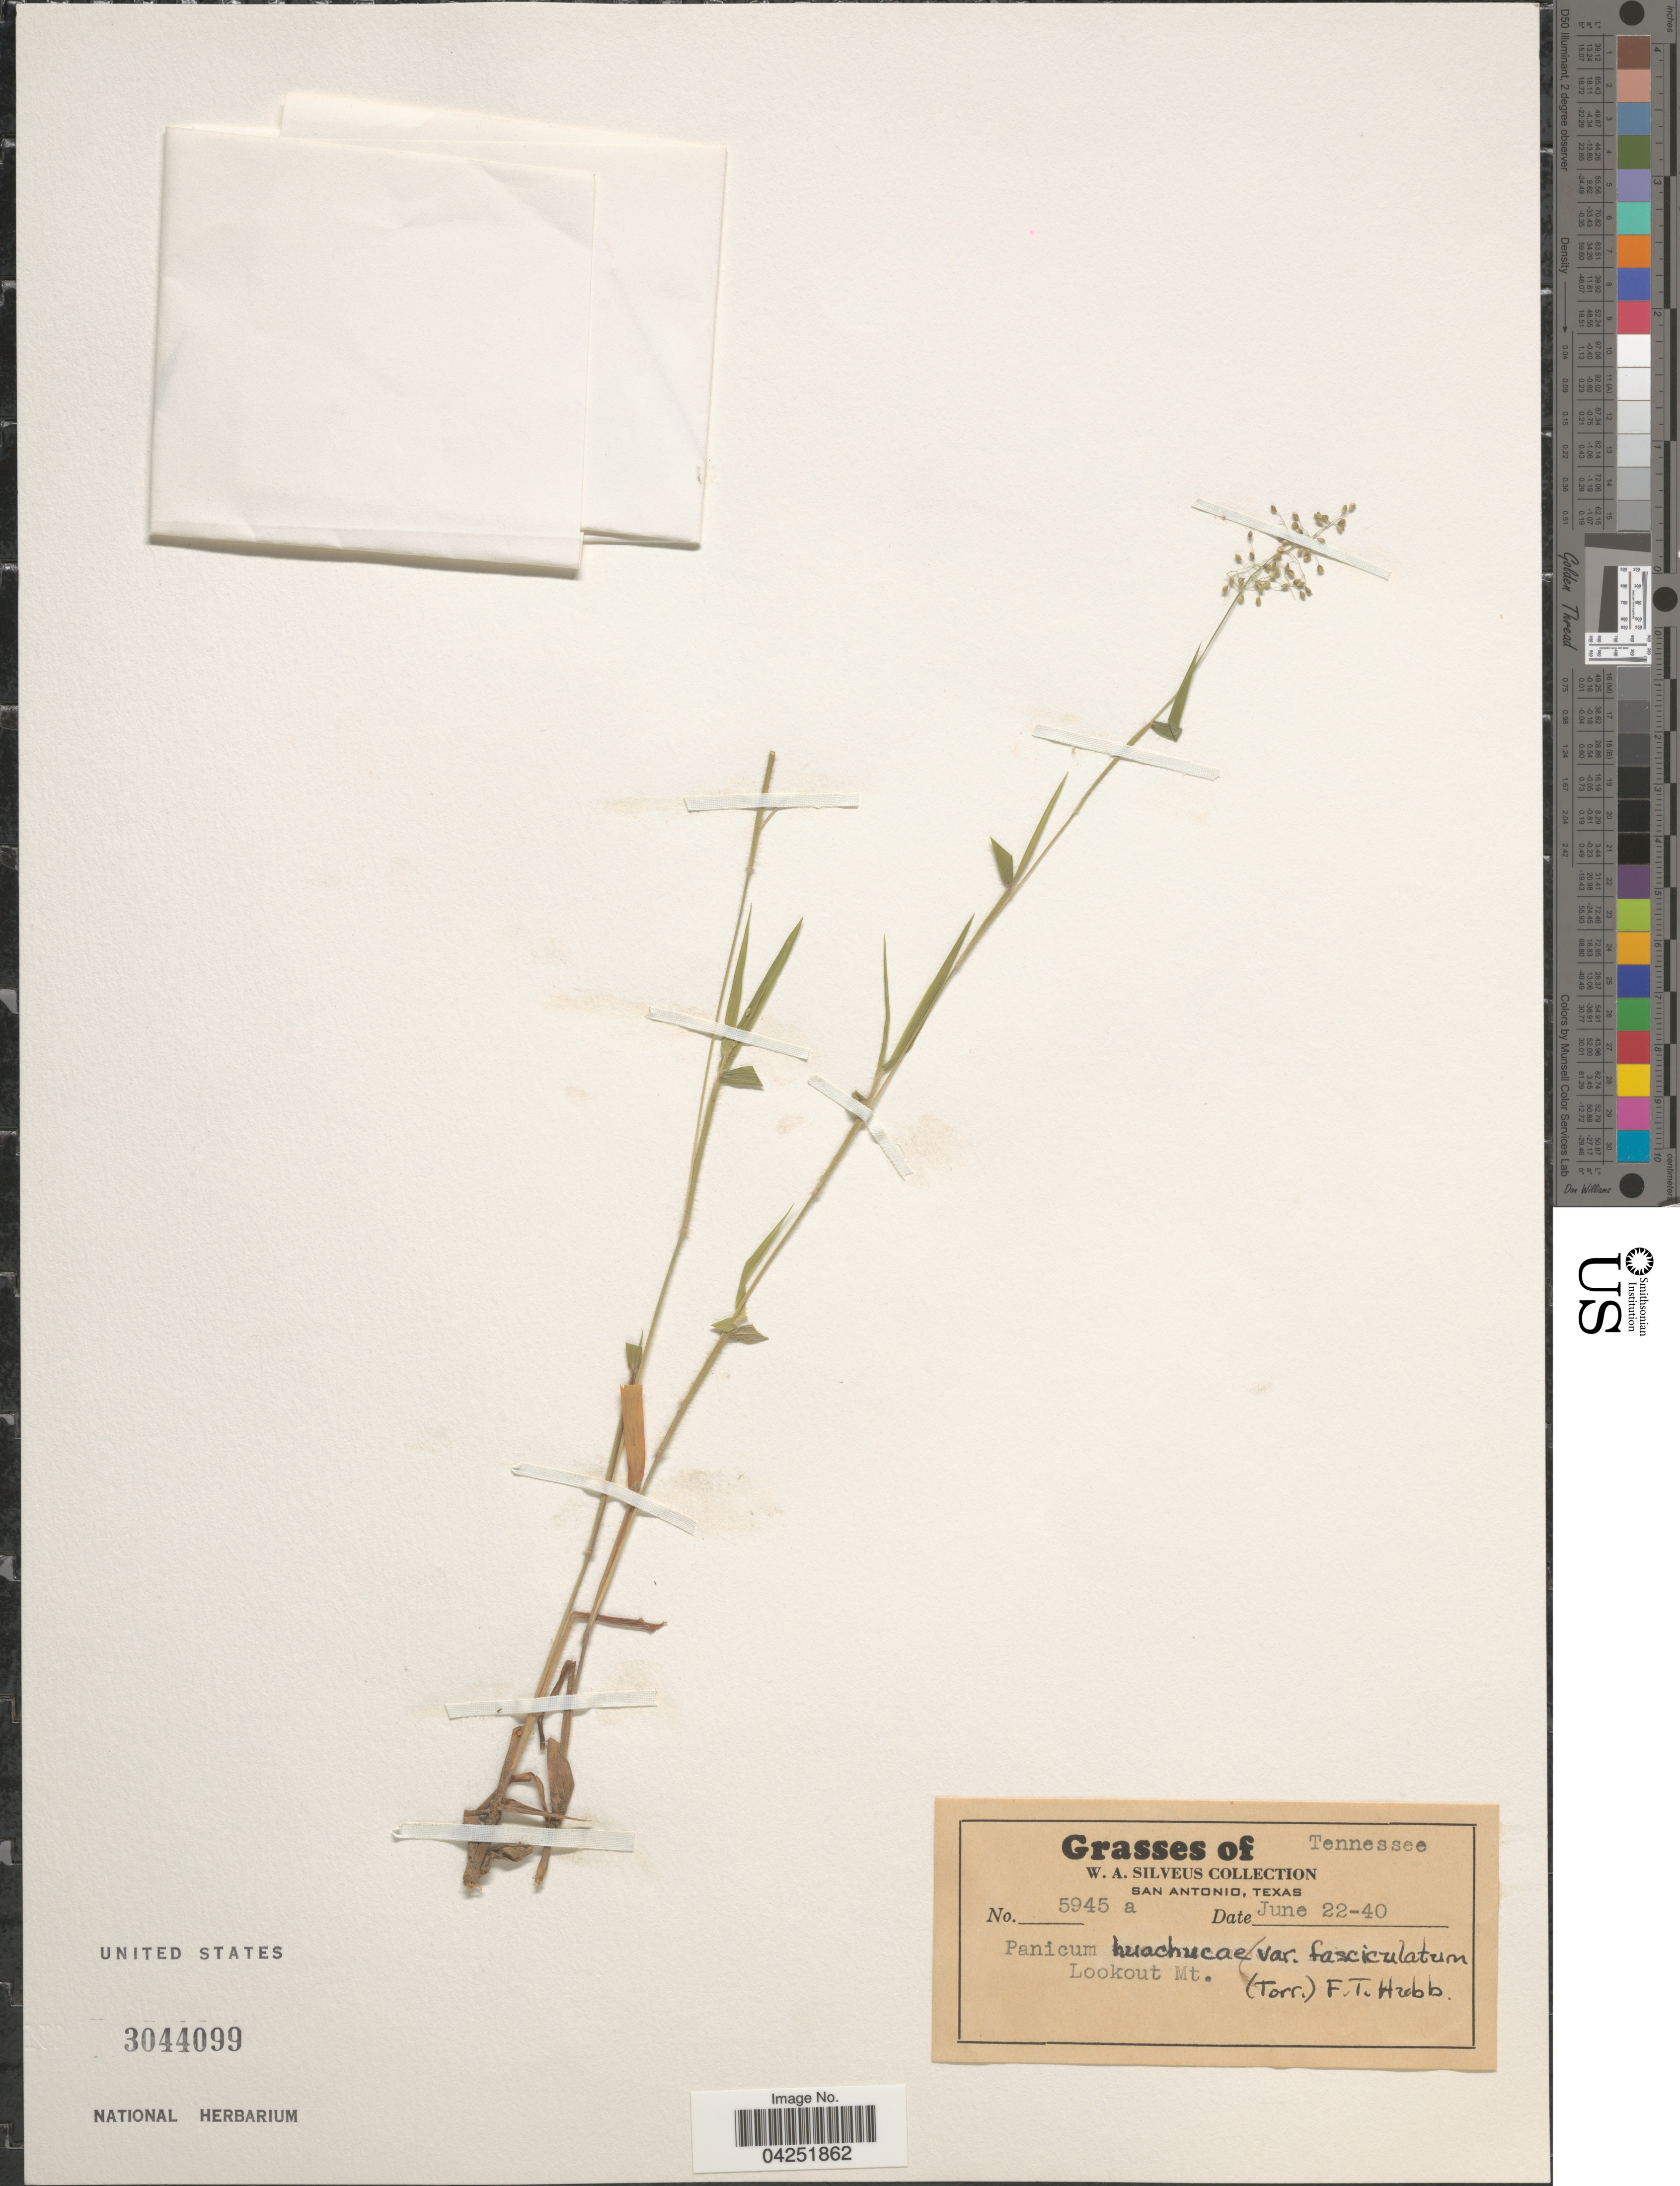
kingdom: Plantae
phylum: Tracheophyta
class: Liliopsida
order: Poales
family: Poaceae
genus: Dichanthelium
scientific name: Dichanthelium acuminatum var. fasciculatum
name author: (Torr.) Freckmann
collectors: W. Silveus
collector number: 5945a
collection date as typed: Transcribed d/m/y: 22/6/40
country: United States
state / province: Tennessee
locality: Lookout Mt.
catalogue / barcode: US 3044099